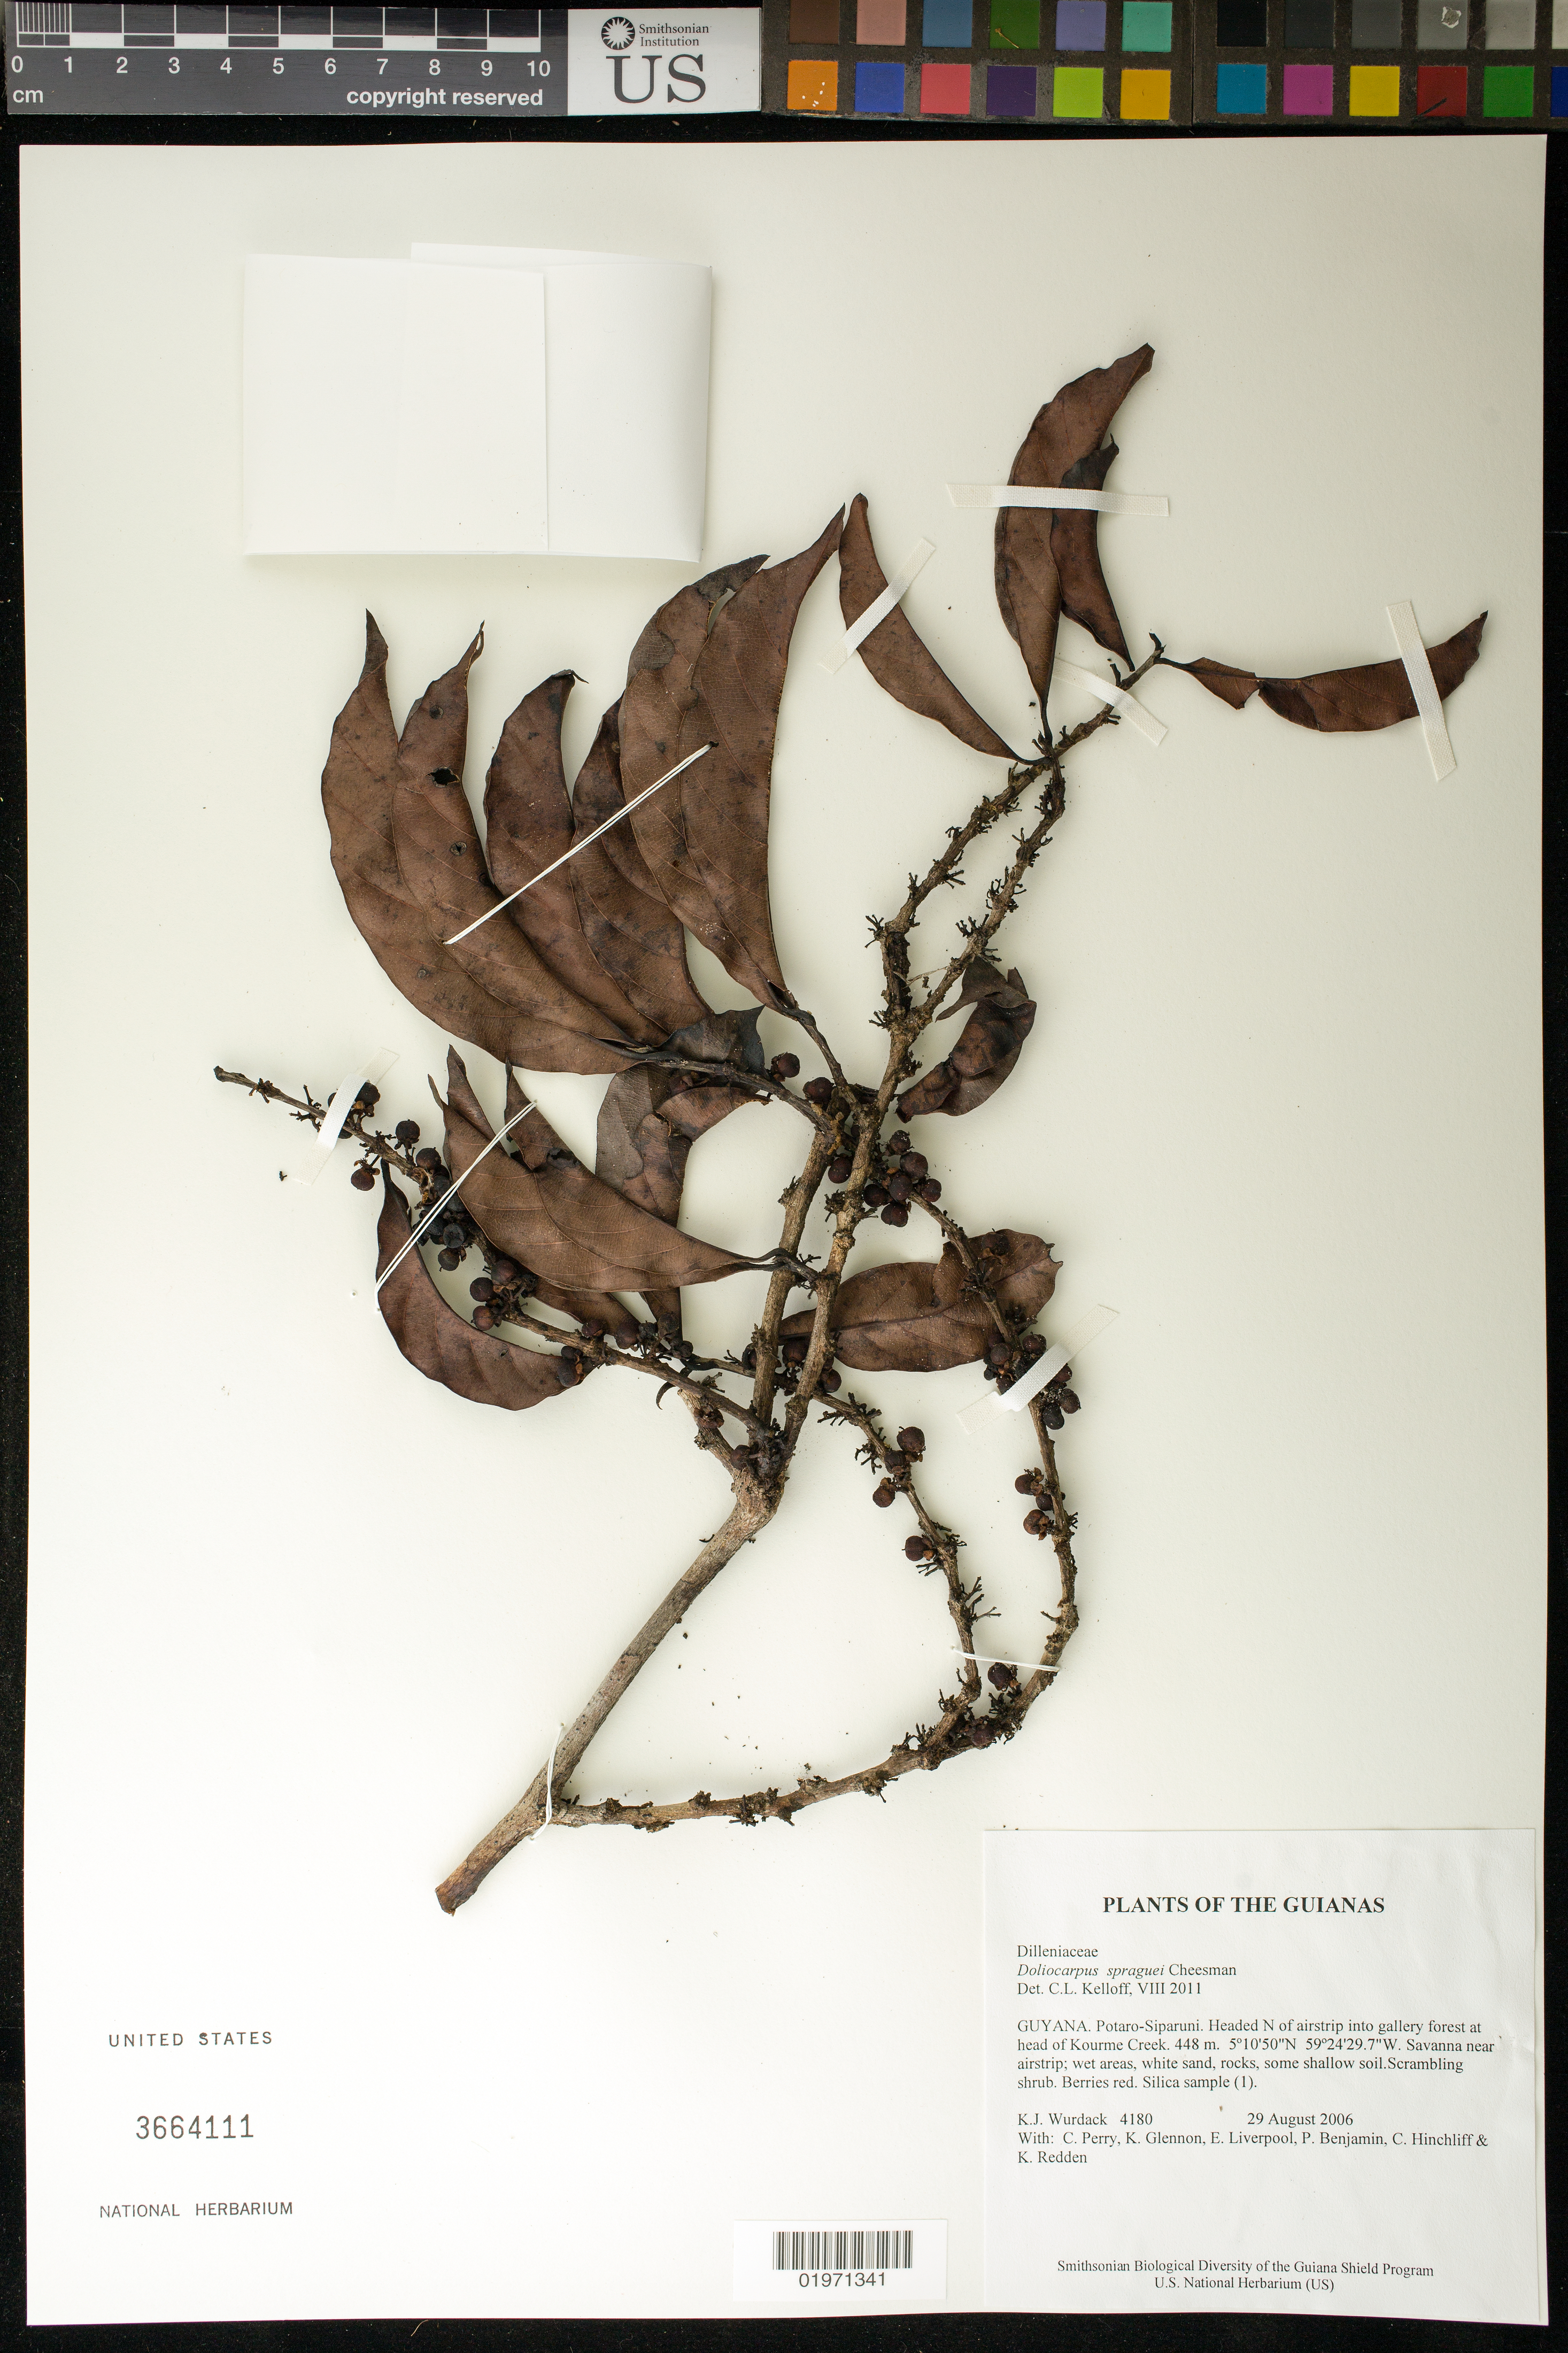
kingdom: Plantae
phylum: Tracheophyta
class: Magnoliopsida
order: Dilleniales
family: Dilleniaceae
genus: Doliocarpus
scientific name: Doliocarpus spraguei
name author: Cheesman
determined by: Kelloff, Carol L., (US), Smithsonian Institution - National Museum of Natural History (UNITED STATES)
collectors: K. Wurdack, C. Perry, K. Glennon, E. Liverpool, P. Benjamin, C. E. Hinchliff & K. M. Redden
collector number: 4180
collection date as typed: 29 August 2006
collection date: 2006-08-29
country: Guyana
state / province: Potaro-Siparuni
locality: Headed N of airstrip into gallery forest at head of Kourme Creek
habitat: Savanna near airstrip; wet areas, white sand, rocks, some shallow soil.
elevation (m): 448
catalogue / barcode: US 3664111